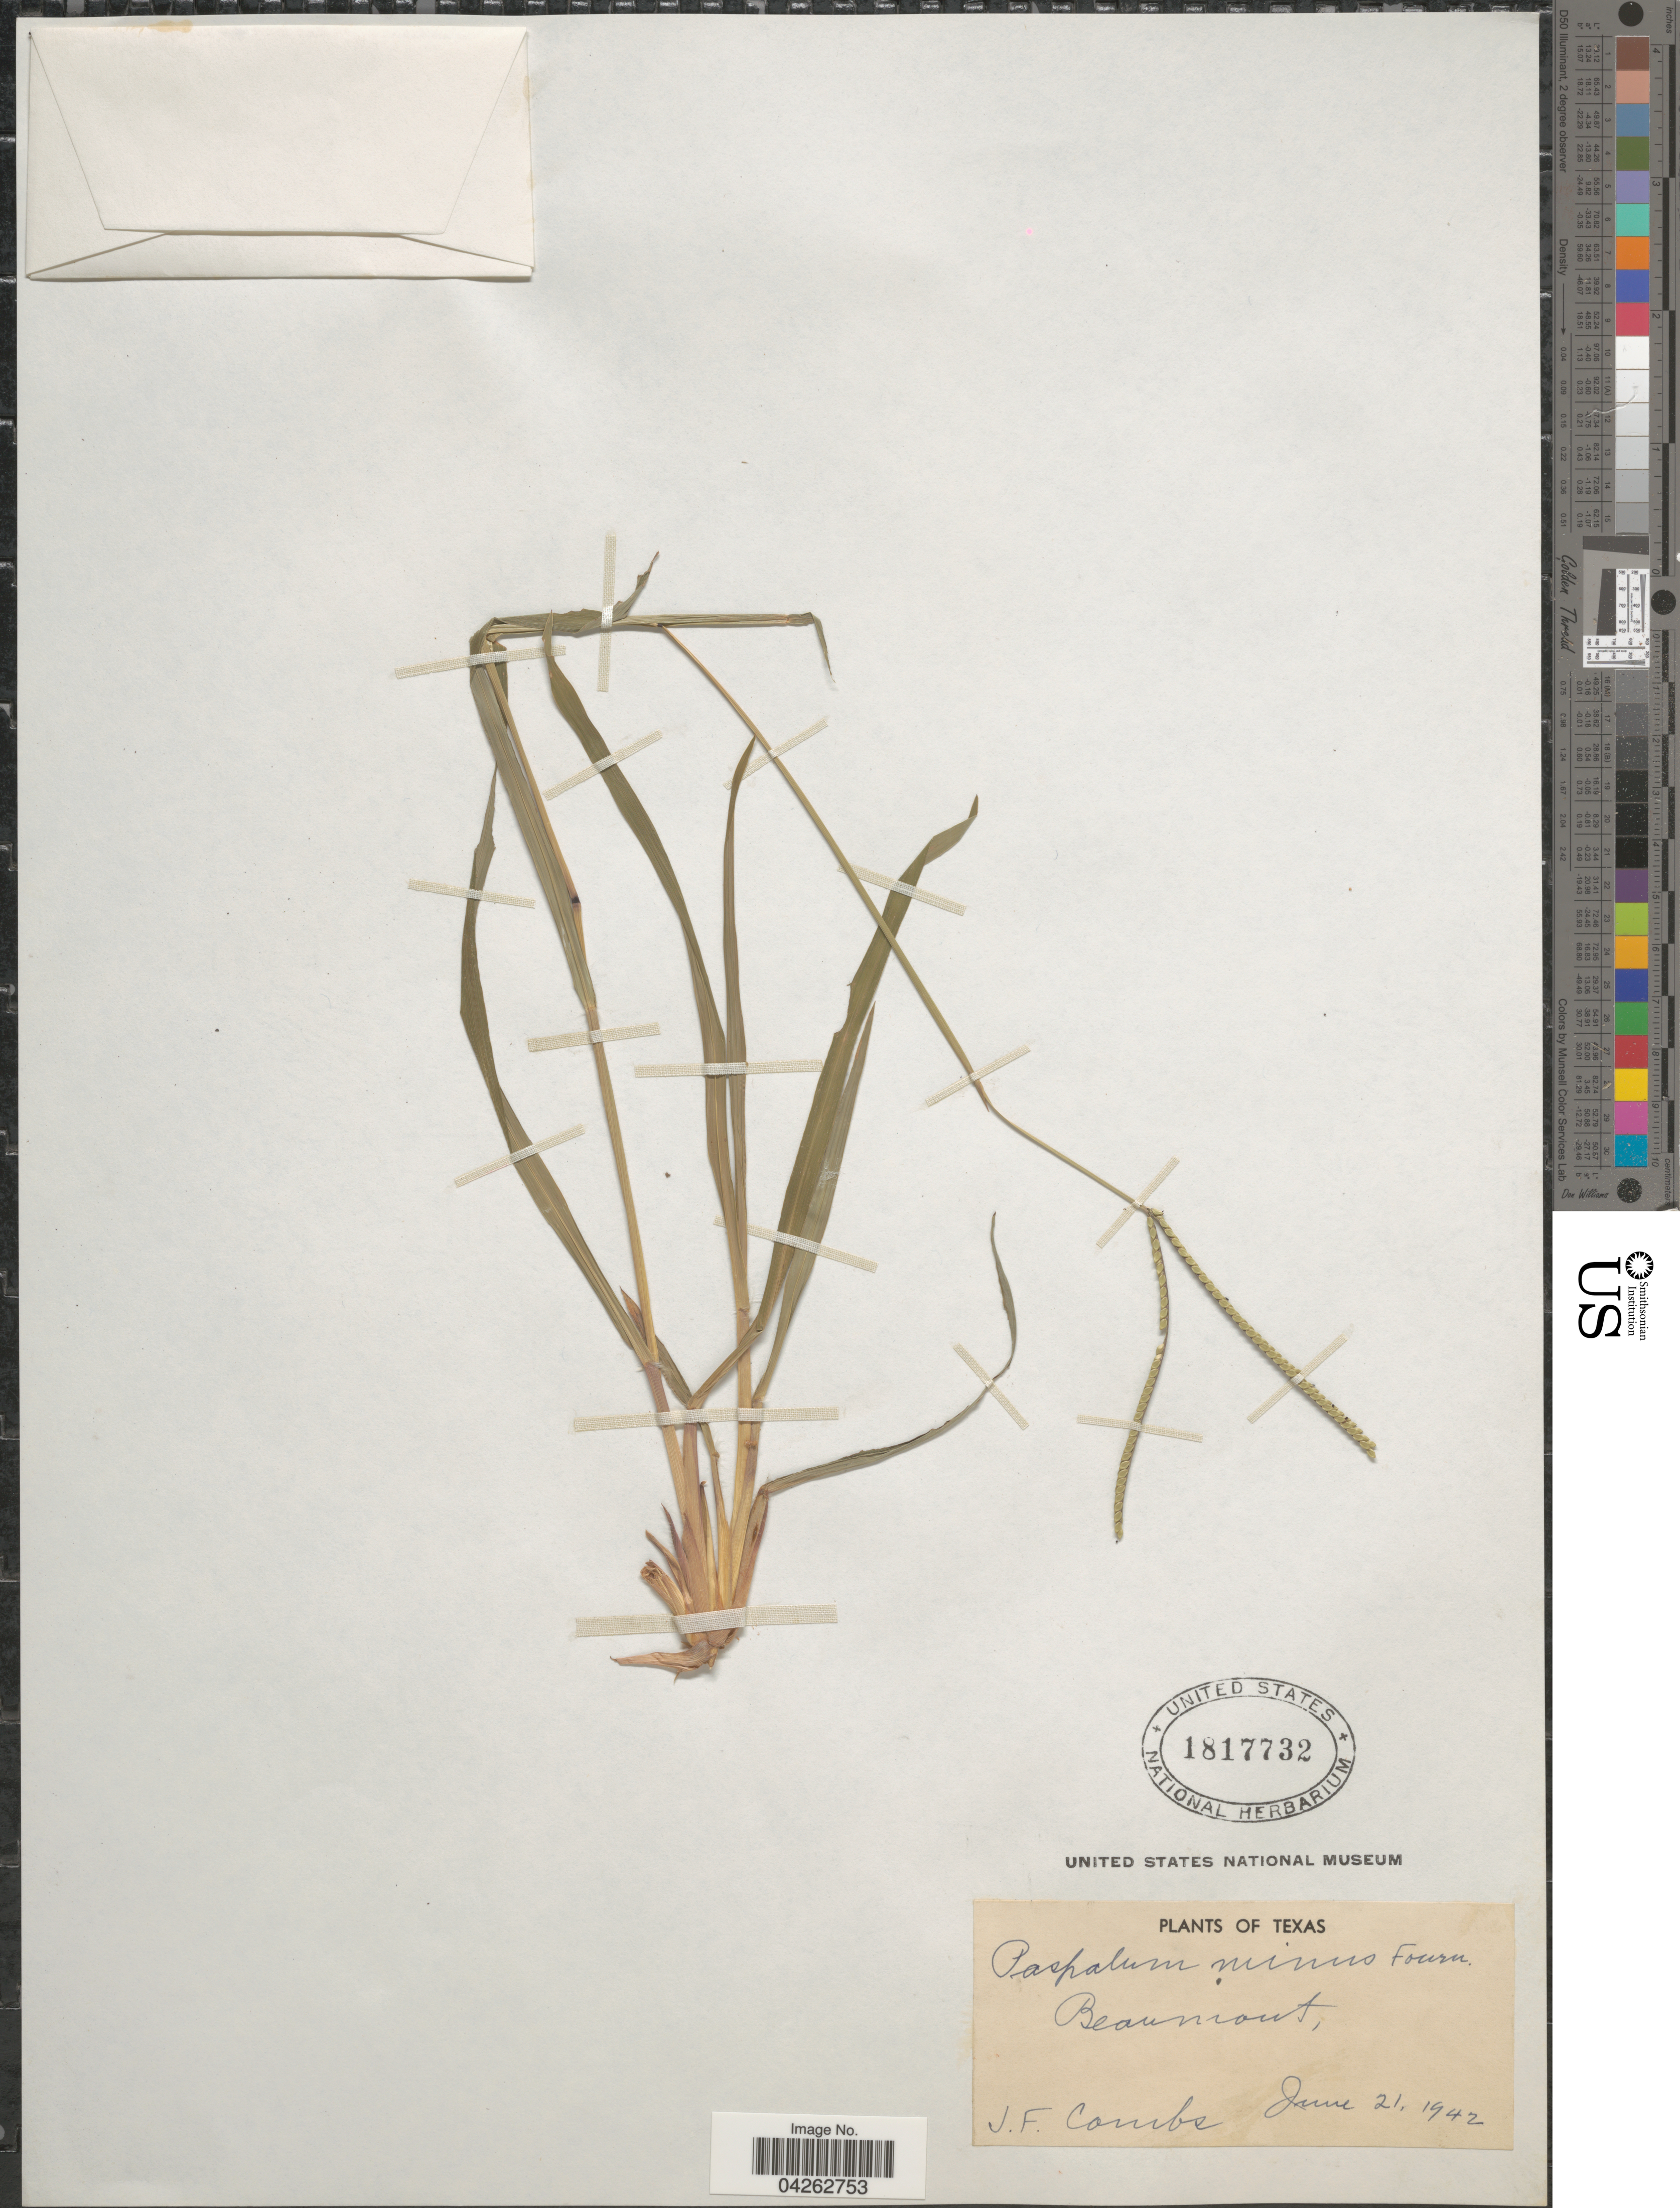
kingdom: Plantae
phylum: Tracheophyta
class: Liliopsida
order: Poales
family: Poaceae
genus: Paspalum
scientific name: Paspalum minus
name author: E. Fourn.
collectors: J. Combs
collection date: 1942-06-21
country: United States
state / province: Texas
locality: Beaumont.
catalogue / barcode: US 1817732